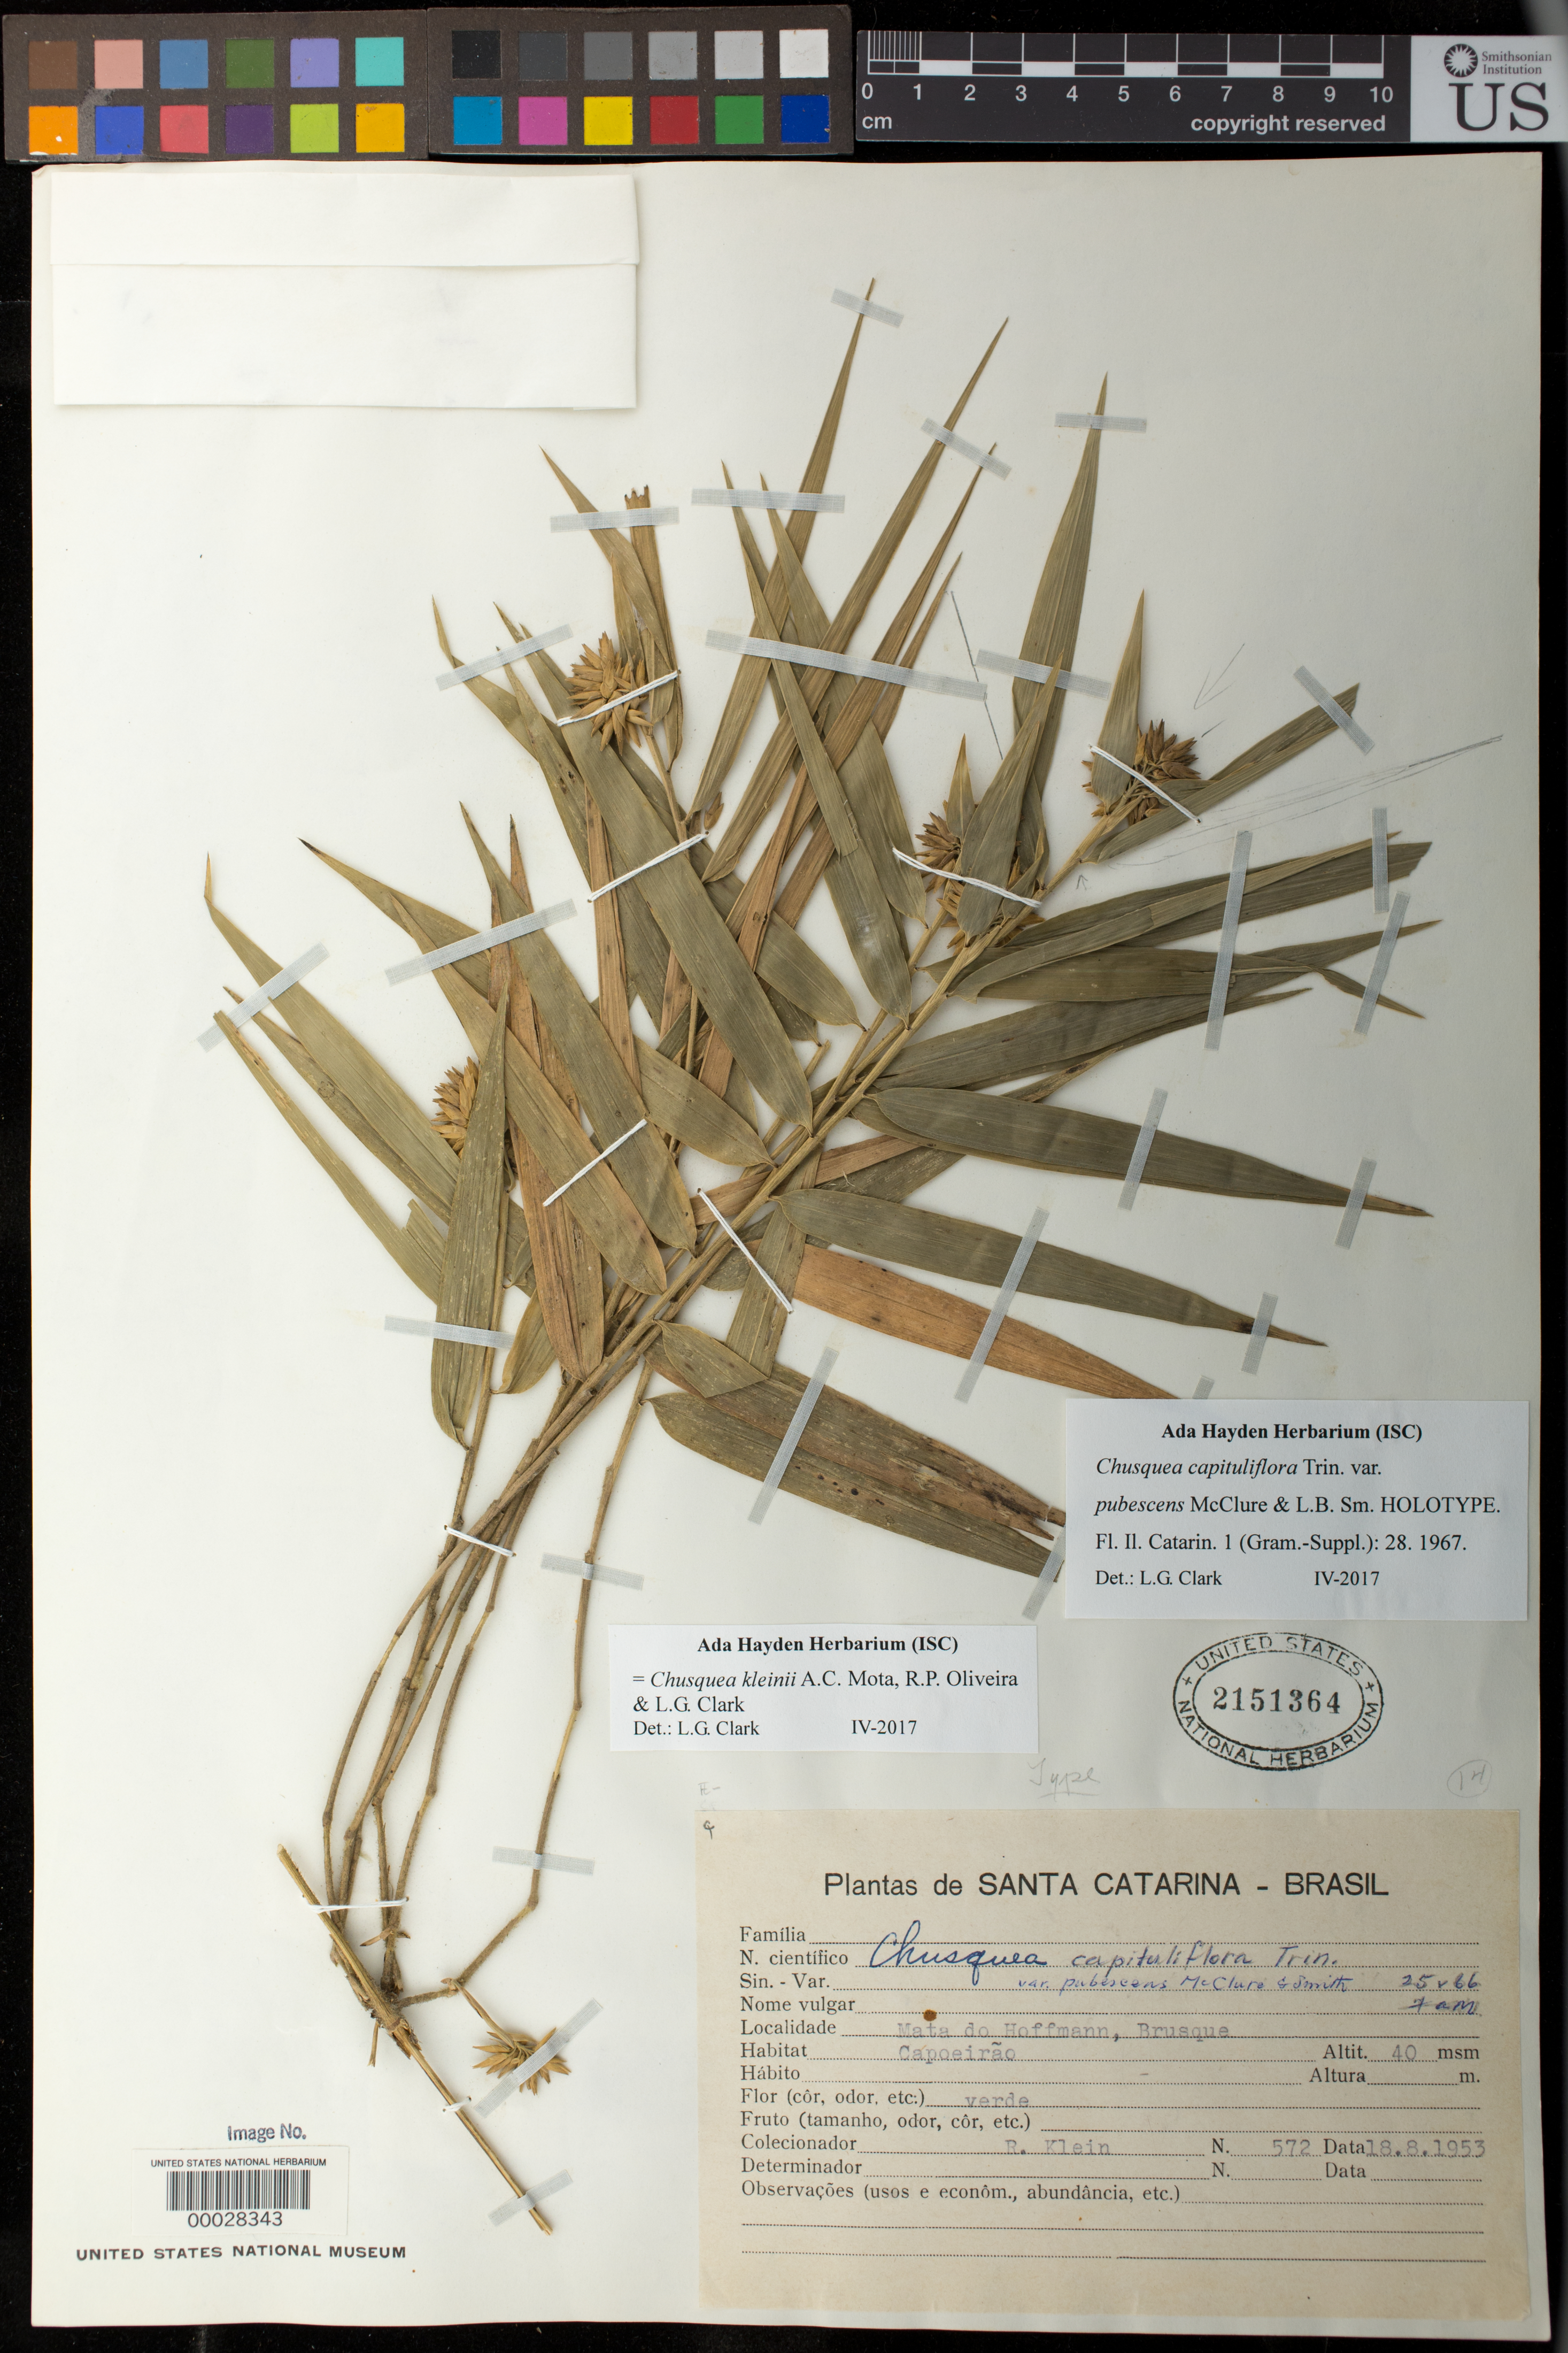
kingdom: Plantae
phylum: Tracheophyta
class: Liliopsida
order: Poales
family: Poaceae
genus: Chusquea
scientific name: Chusquea capituliflora var. pubescens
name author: McClure & L.B. Sm.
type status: Holotype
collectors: R. M. Klein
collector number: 572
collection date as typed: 18. 8. 1953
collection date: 1953-08-18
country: Brazil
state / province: Santa Catarina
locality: Mata do Hoffmann, Brusque.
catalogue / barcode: US 2151364